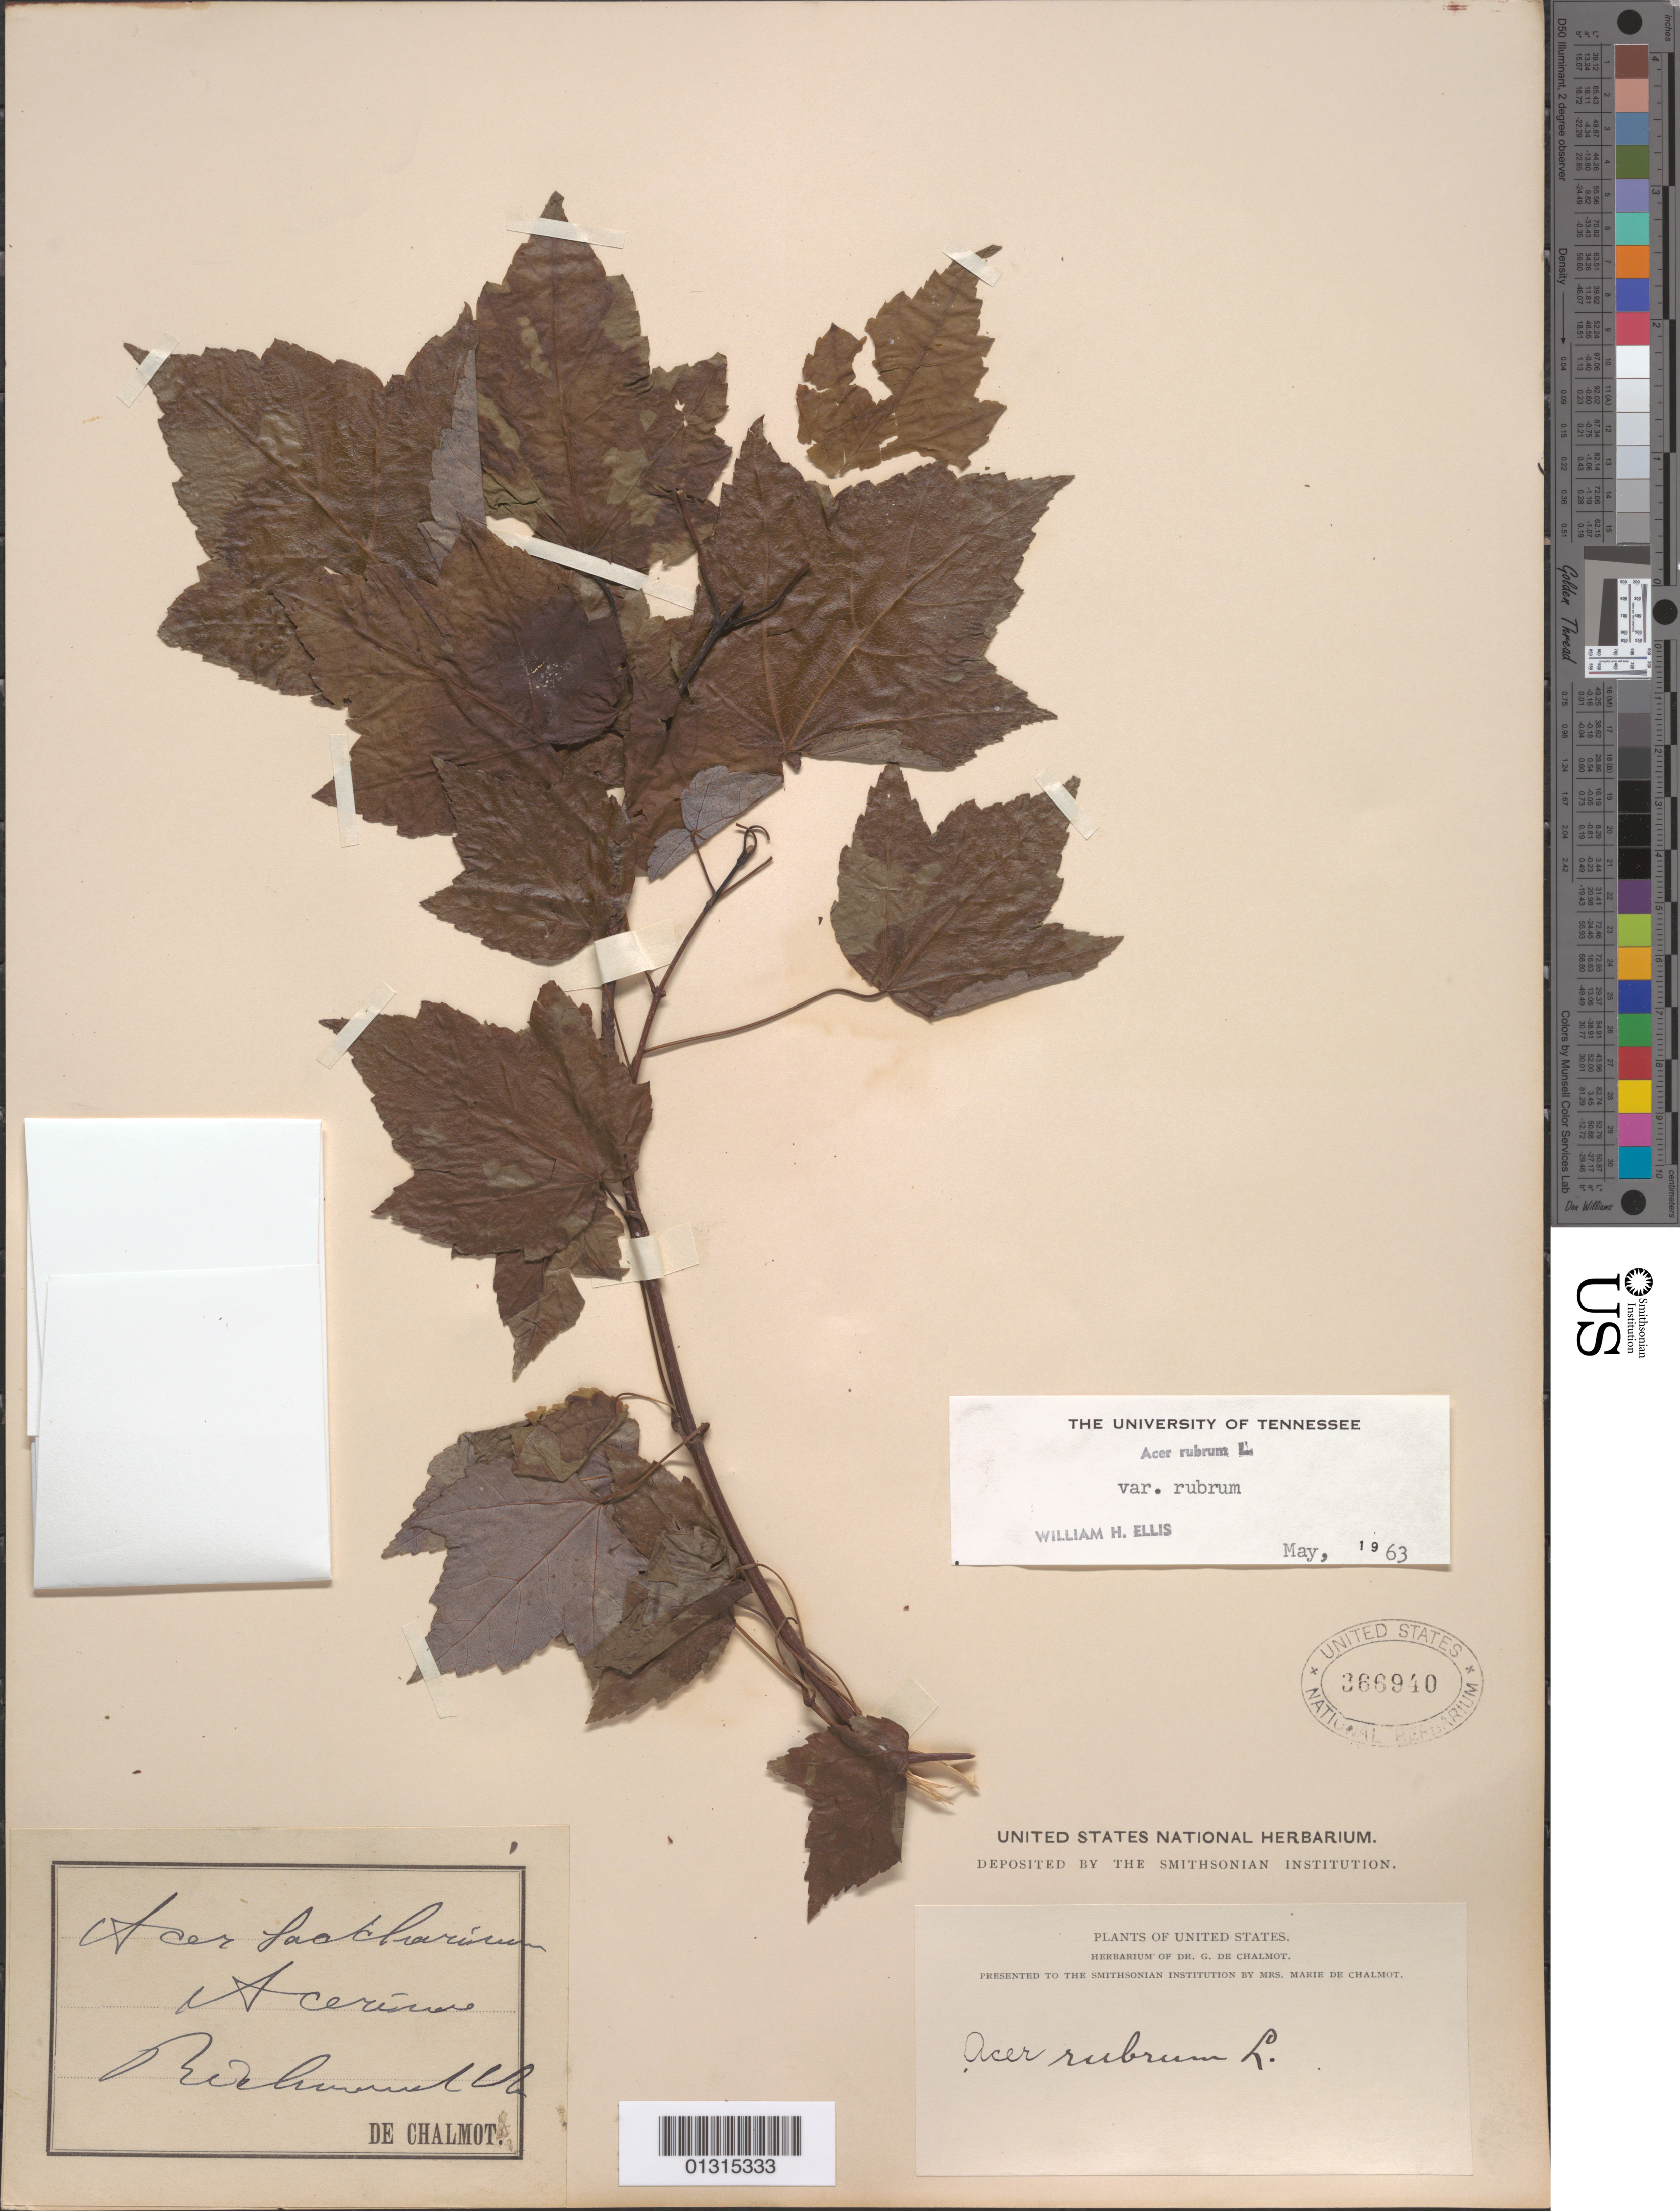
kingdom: Plantae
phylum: Tracheophyta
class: Magnoliopsida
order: Sapindales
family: Sapindaceae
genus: Acer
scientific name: Acer rubrum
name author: L.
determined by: Ellis, W. H.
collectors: G. de Chalmot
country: United States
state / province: Virginia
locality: Richmond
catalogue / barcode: US 366940